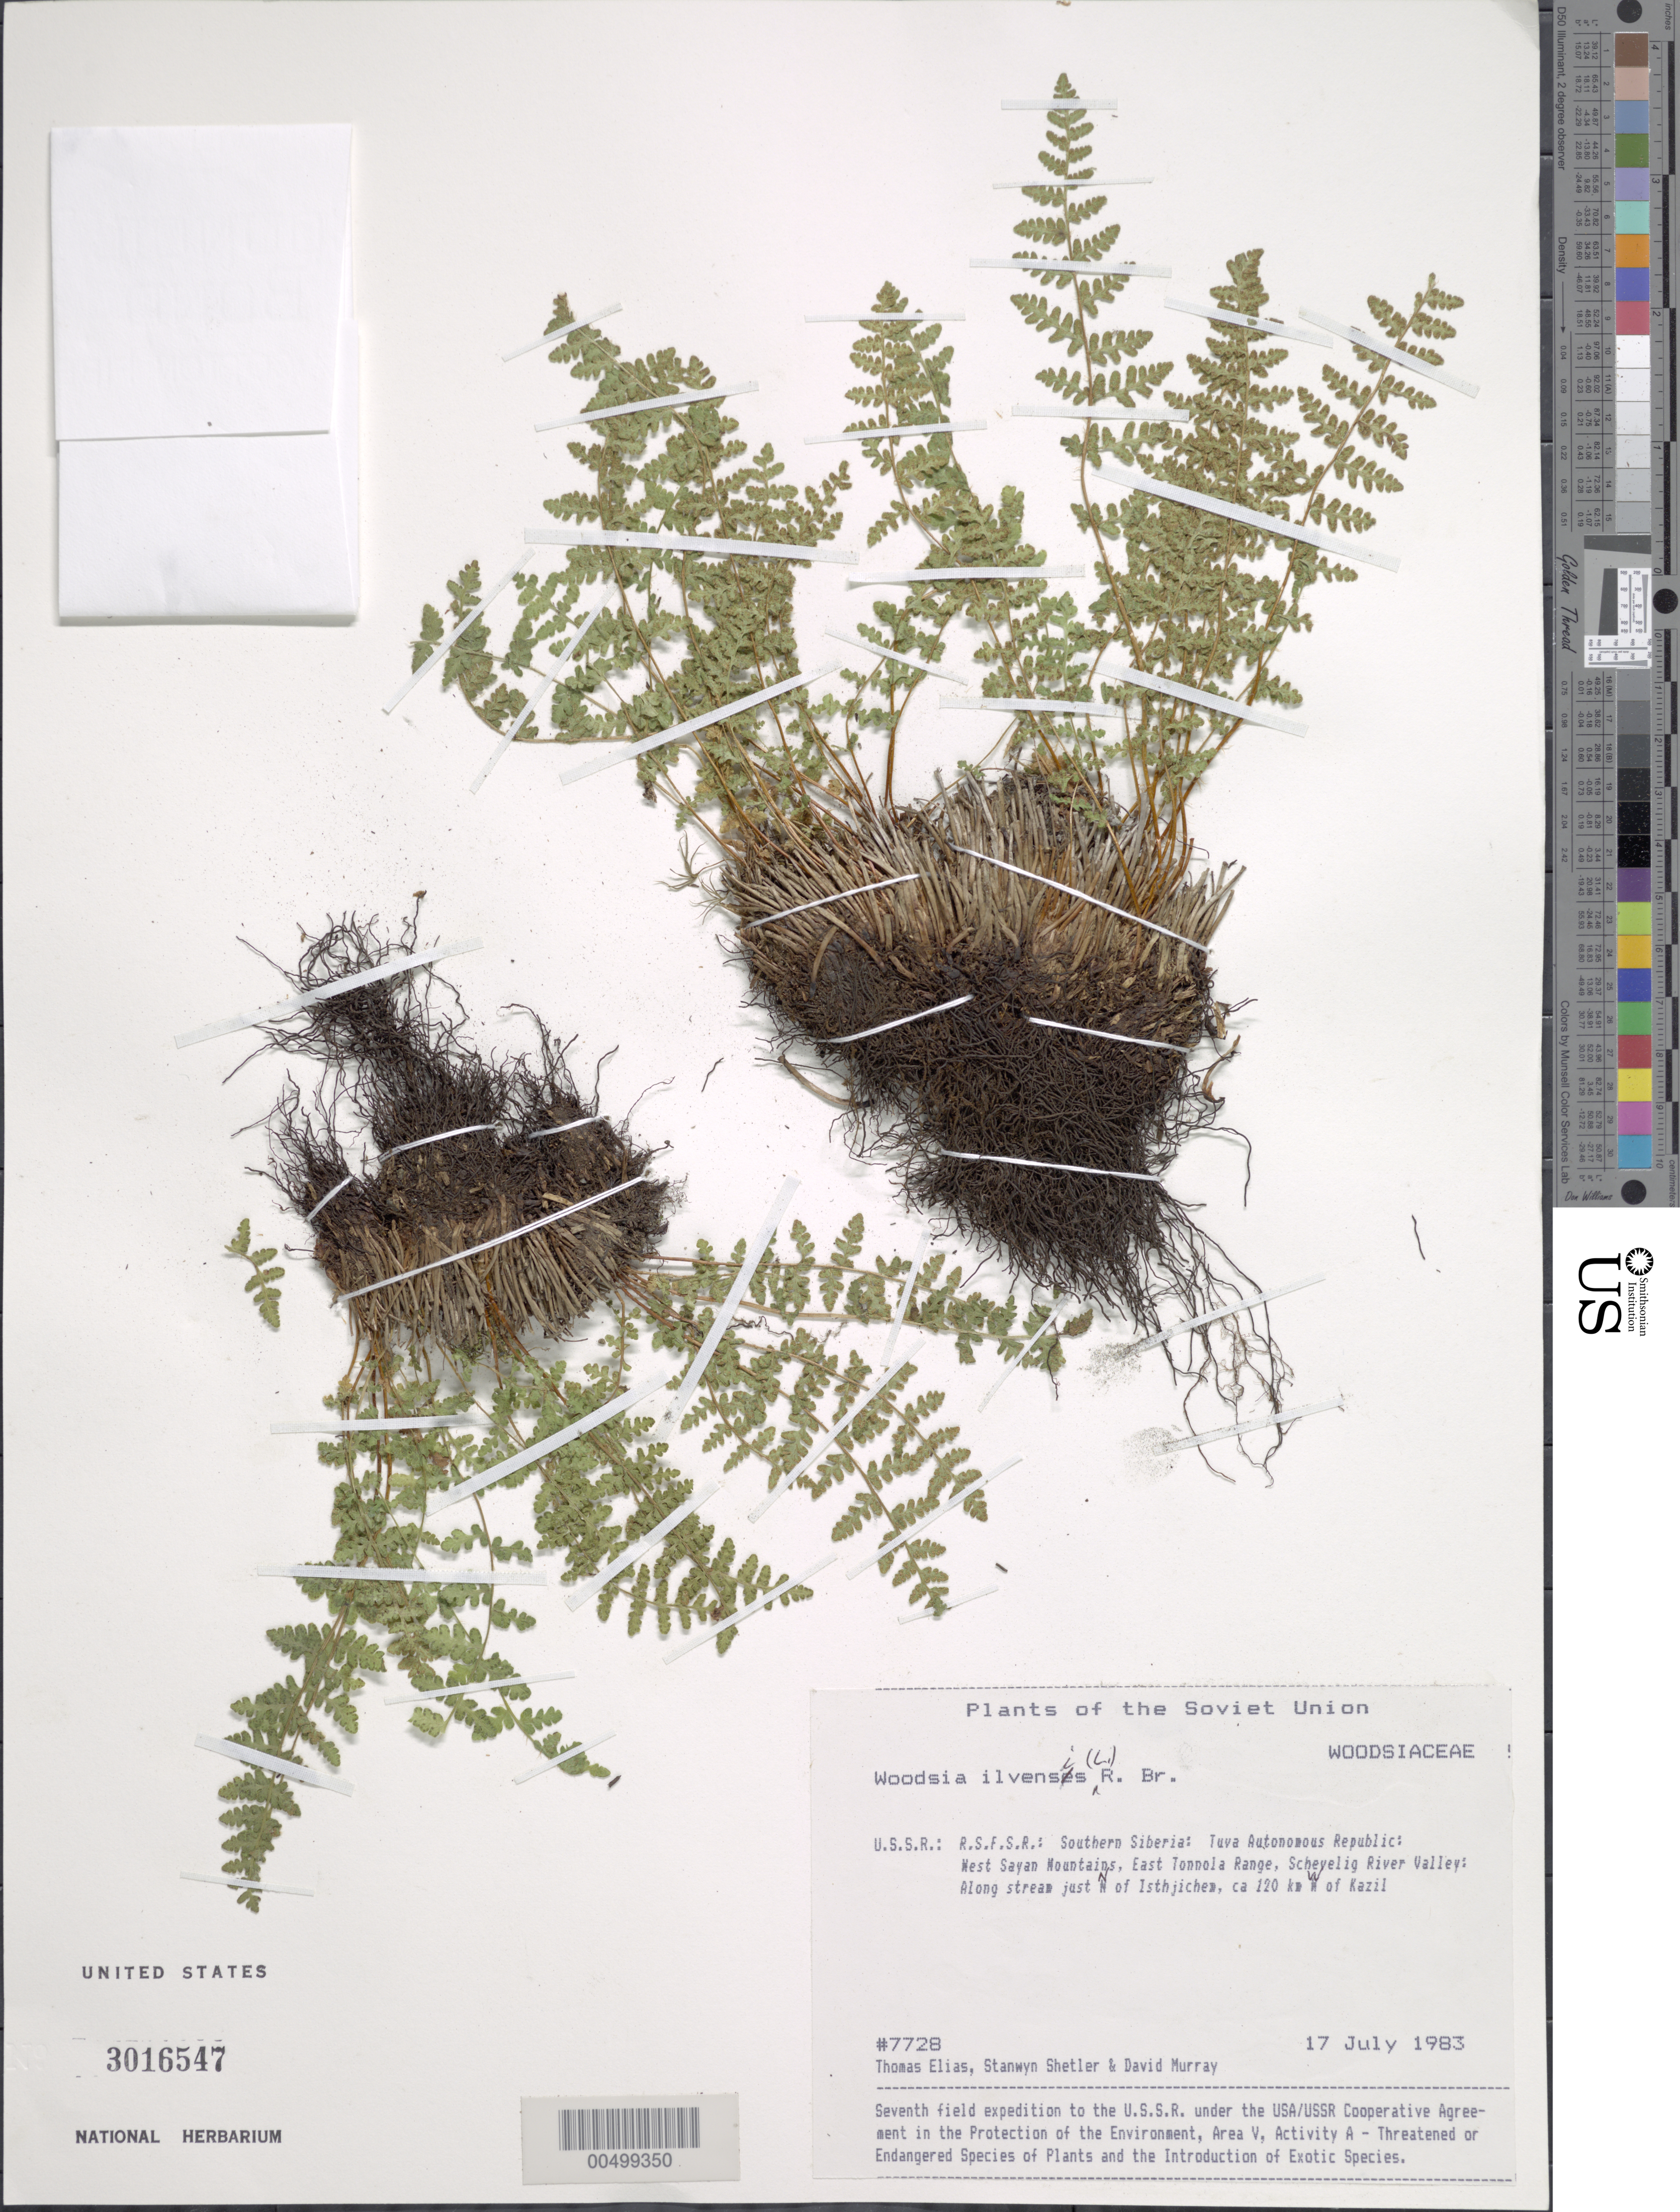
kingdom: Plantae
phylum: Tracheophyta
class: Polypodiopsida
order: Polypodiales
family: Woodsiaceae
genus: Woodsia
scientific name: Woodsia ilvensis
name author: (L.) R. Br.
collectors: T. Elias, S. Shetler & D. F. Murray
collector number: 7728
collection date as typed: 17 Jul 1983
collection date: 1983-07-17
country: Russian Federation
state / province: Tuva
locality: West Sayan Mountains, E Tonnola [Tannu-Ola] Range, Schevelig River Valley, just N of Isthichem [Ishti-Khem], *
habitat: along stream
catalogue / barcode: US 3016547